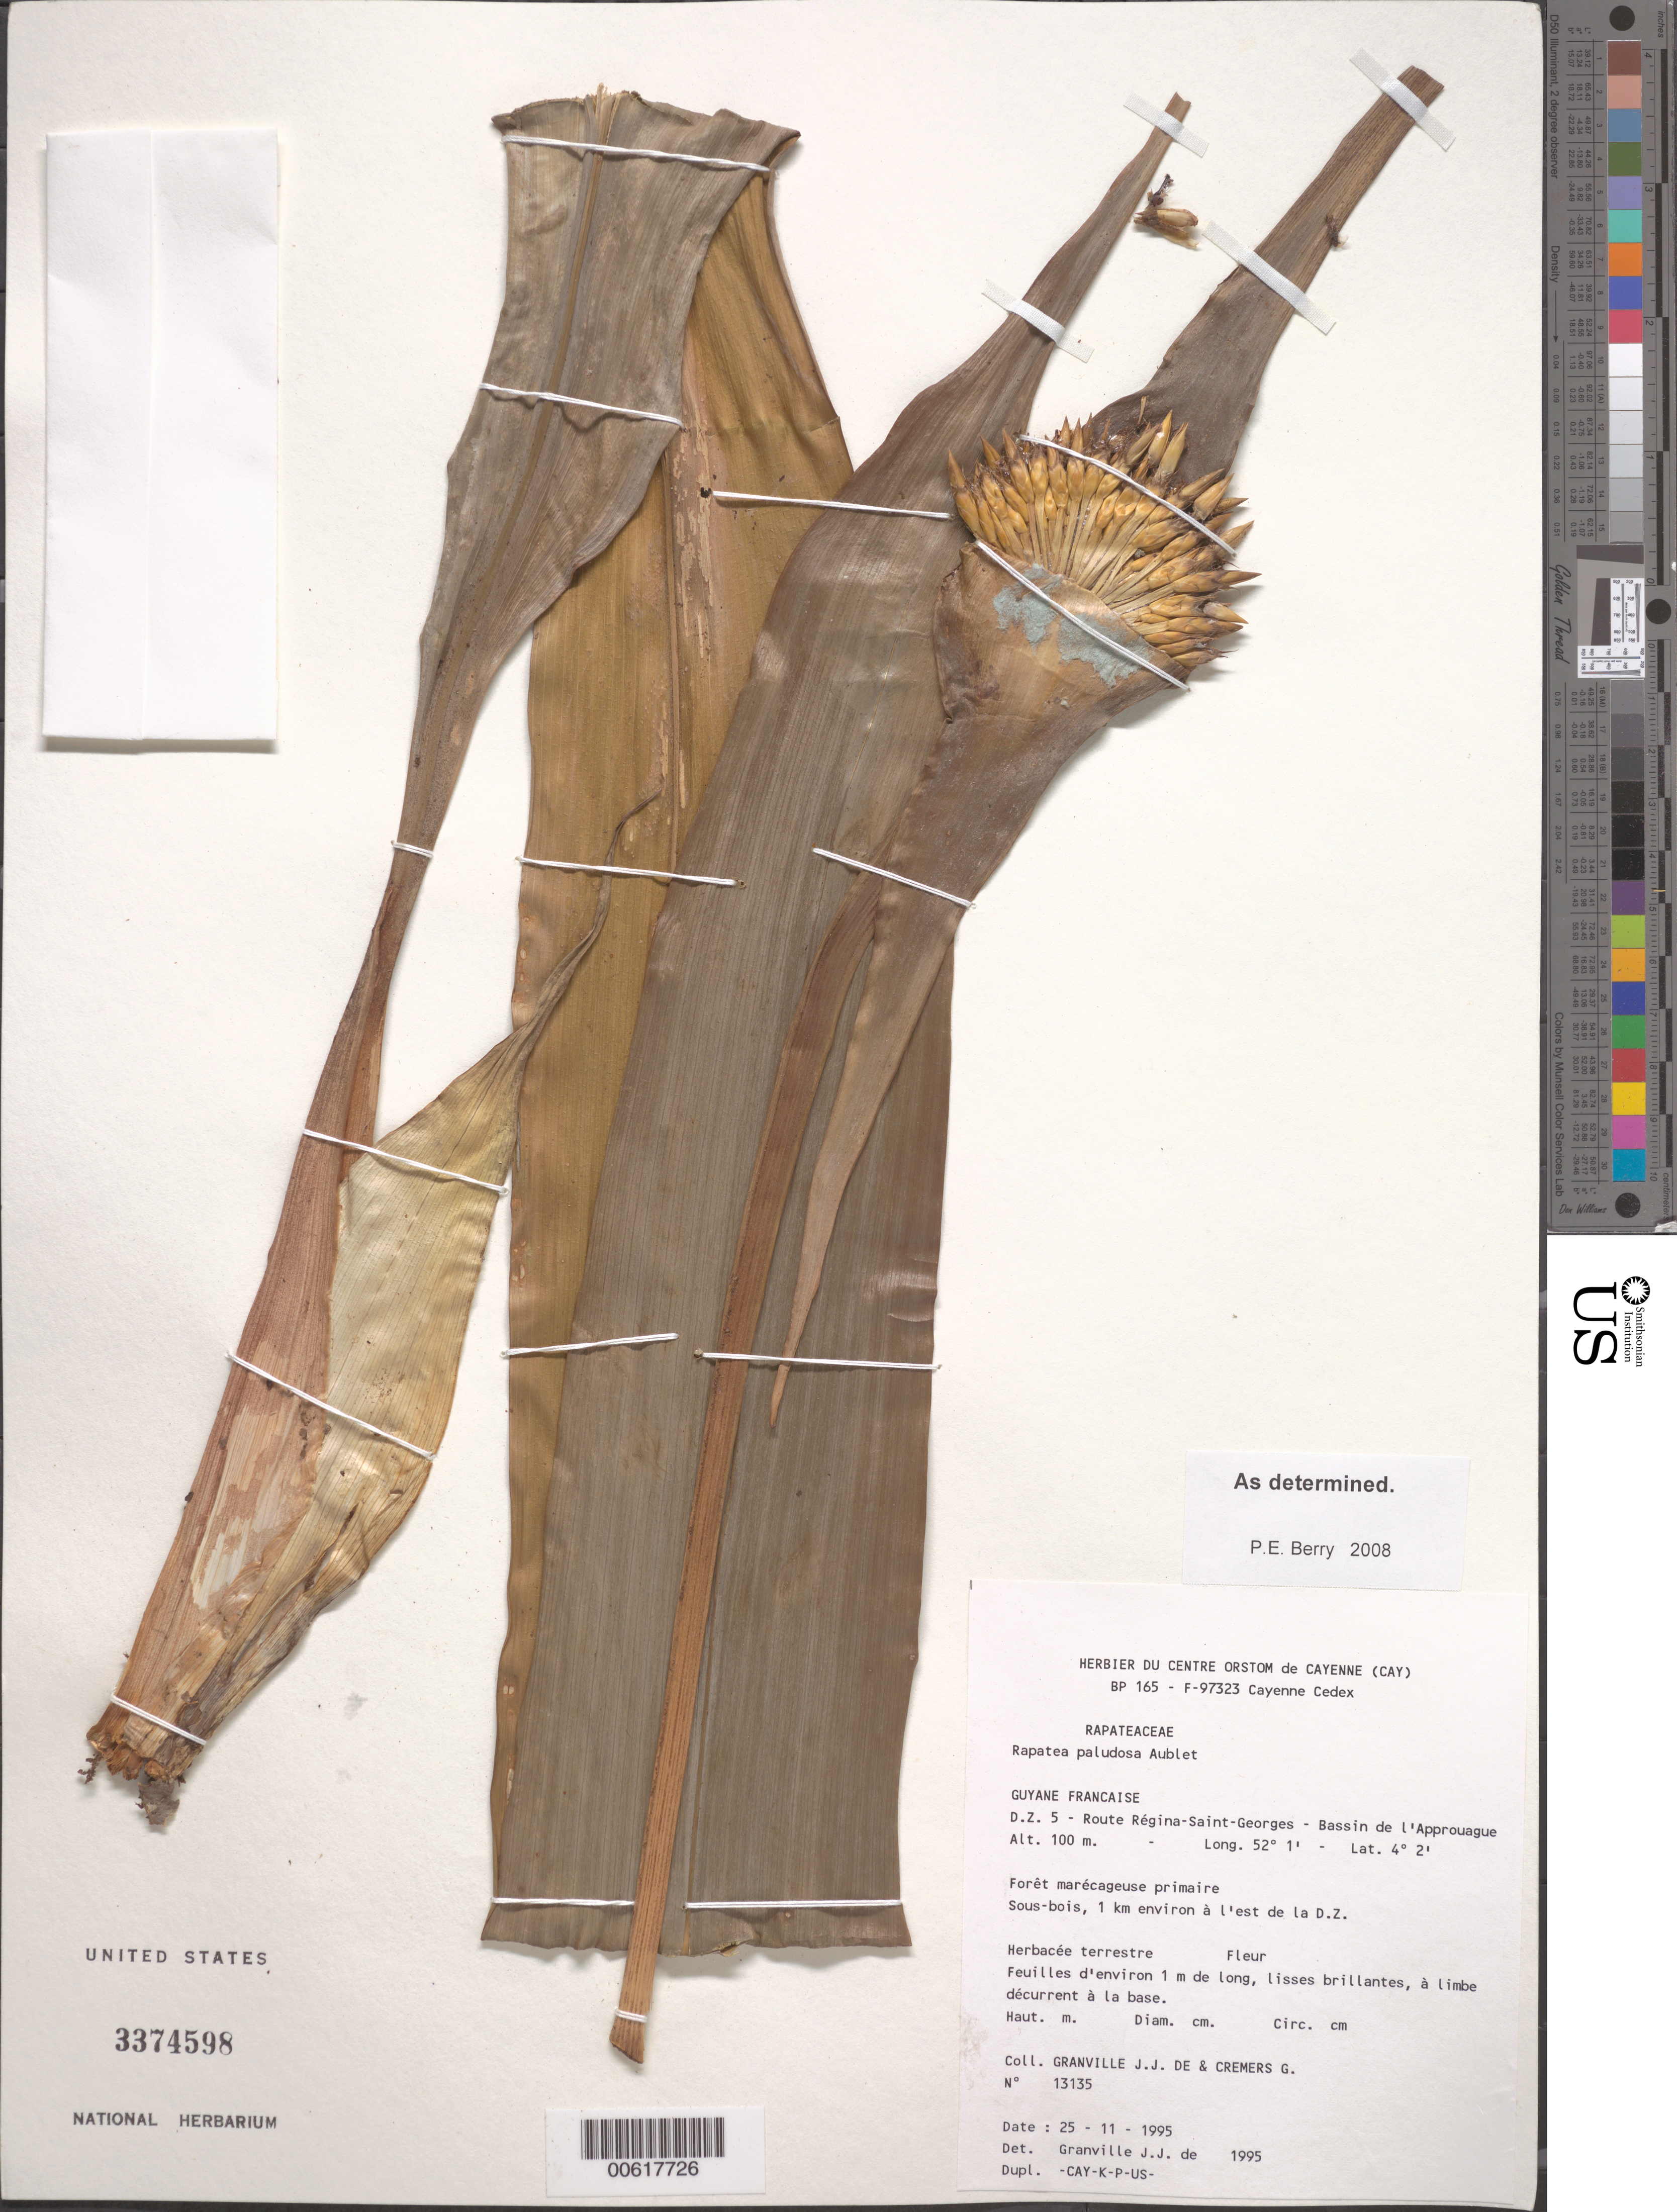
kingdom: Plantae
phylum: Tracheophyta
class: Liliopsida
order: Poales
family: Rapateaceae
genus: Rapatea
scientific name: Rapatea paludosa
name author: Aubl.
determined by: Berry, P. E., (WIS), University of Wisconsin - Madison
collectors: J.-J. de Granville & G. Cremers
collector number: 13135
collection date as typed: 25-Nov-95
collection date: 1995-11-25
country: French Guiana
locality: Route Regina-Saint-Georges, D.Z. 5, Bassin de l'Approuague, 1 km environ a l'est de la D.Z.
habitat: Forêt marécageuse primaire. Sous bois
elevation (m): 100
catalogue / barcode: US 3374598